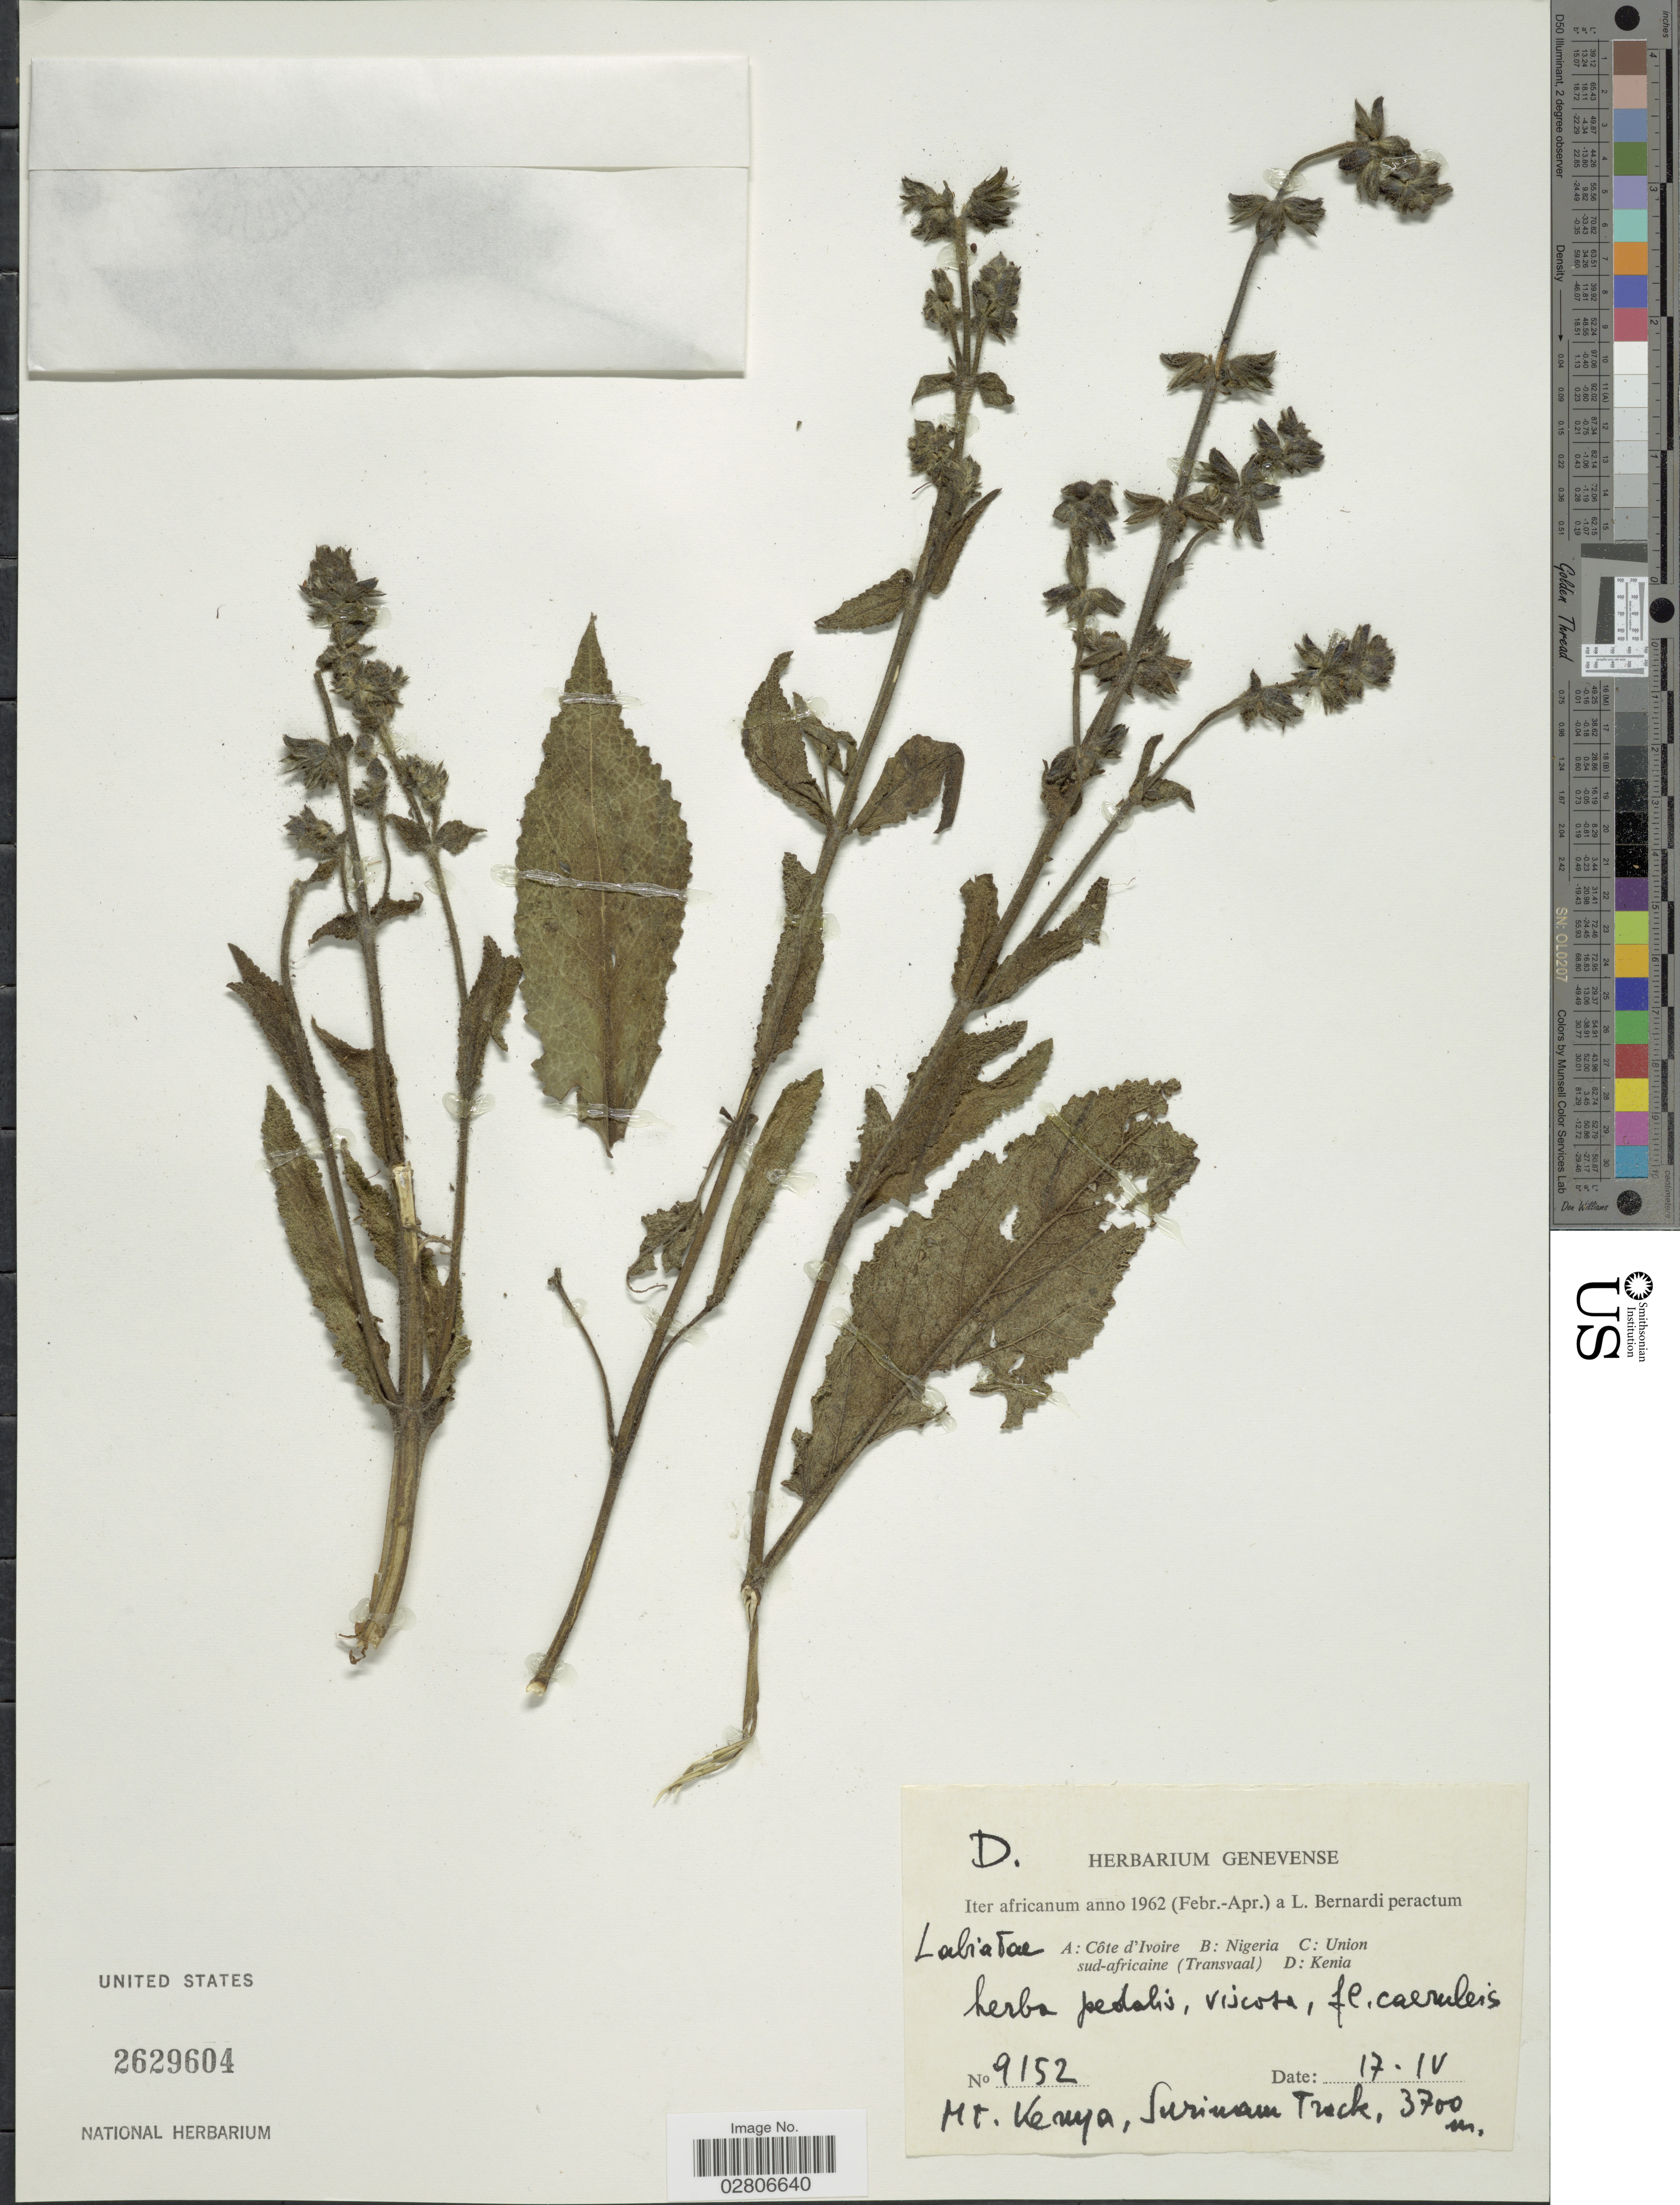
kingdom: Plantae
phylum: Tracheophyta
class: Magnoliopsida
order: Lamiales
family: Lamiaceae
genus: Salvia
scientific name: Salvia sp.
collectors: L. Bernardi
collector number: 9152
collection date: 1962-04-17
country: Kenya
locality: Mt. Kenya, Surinam Track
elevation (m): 3700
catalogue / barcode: US 2629604